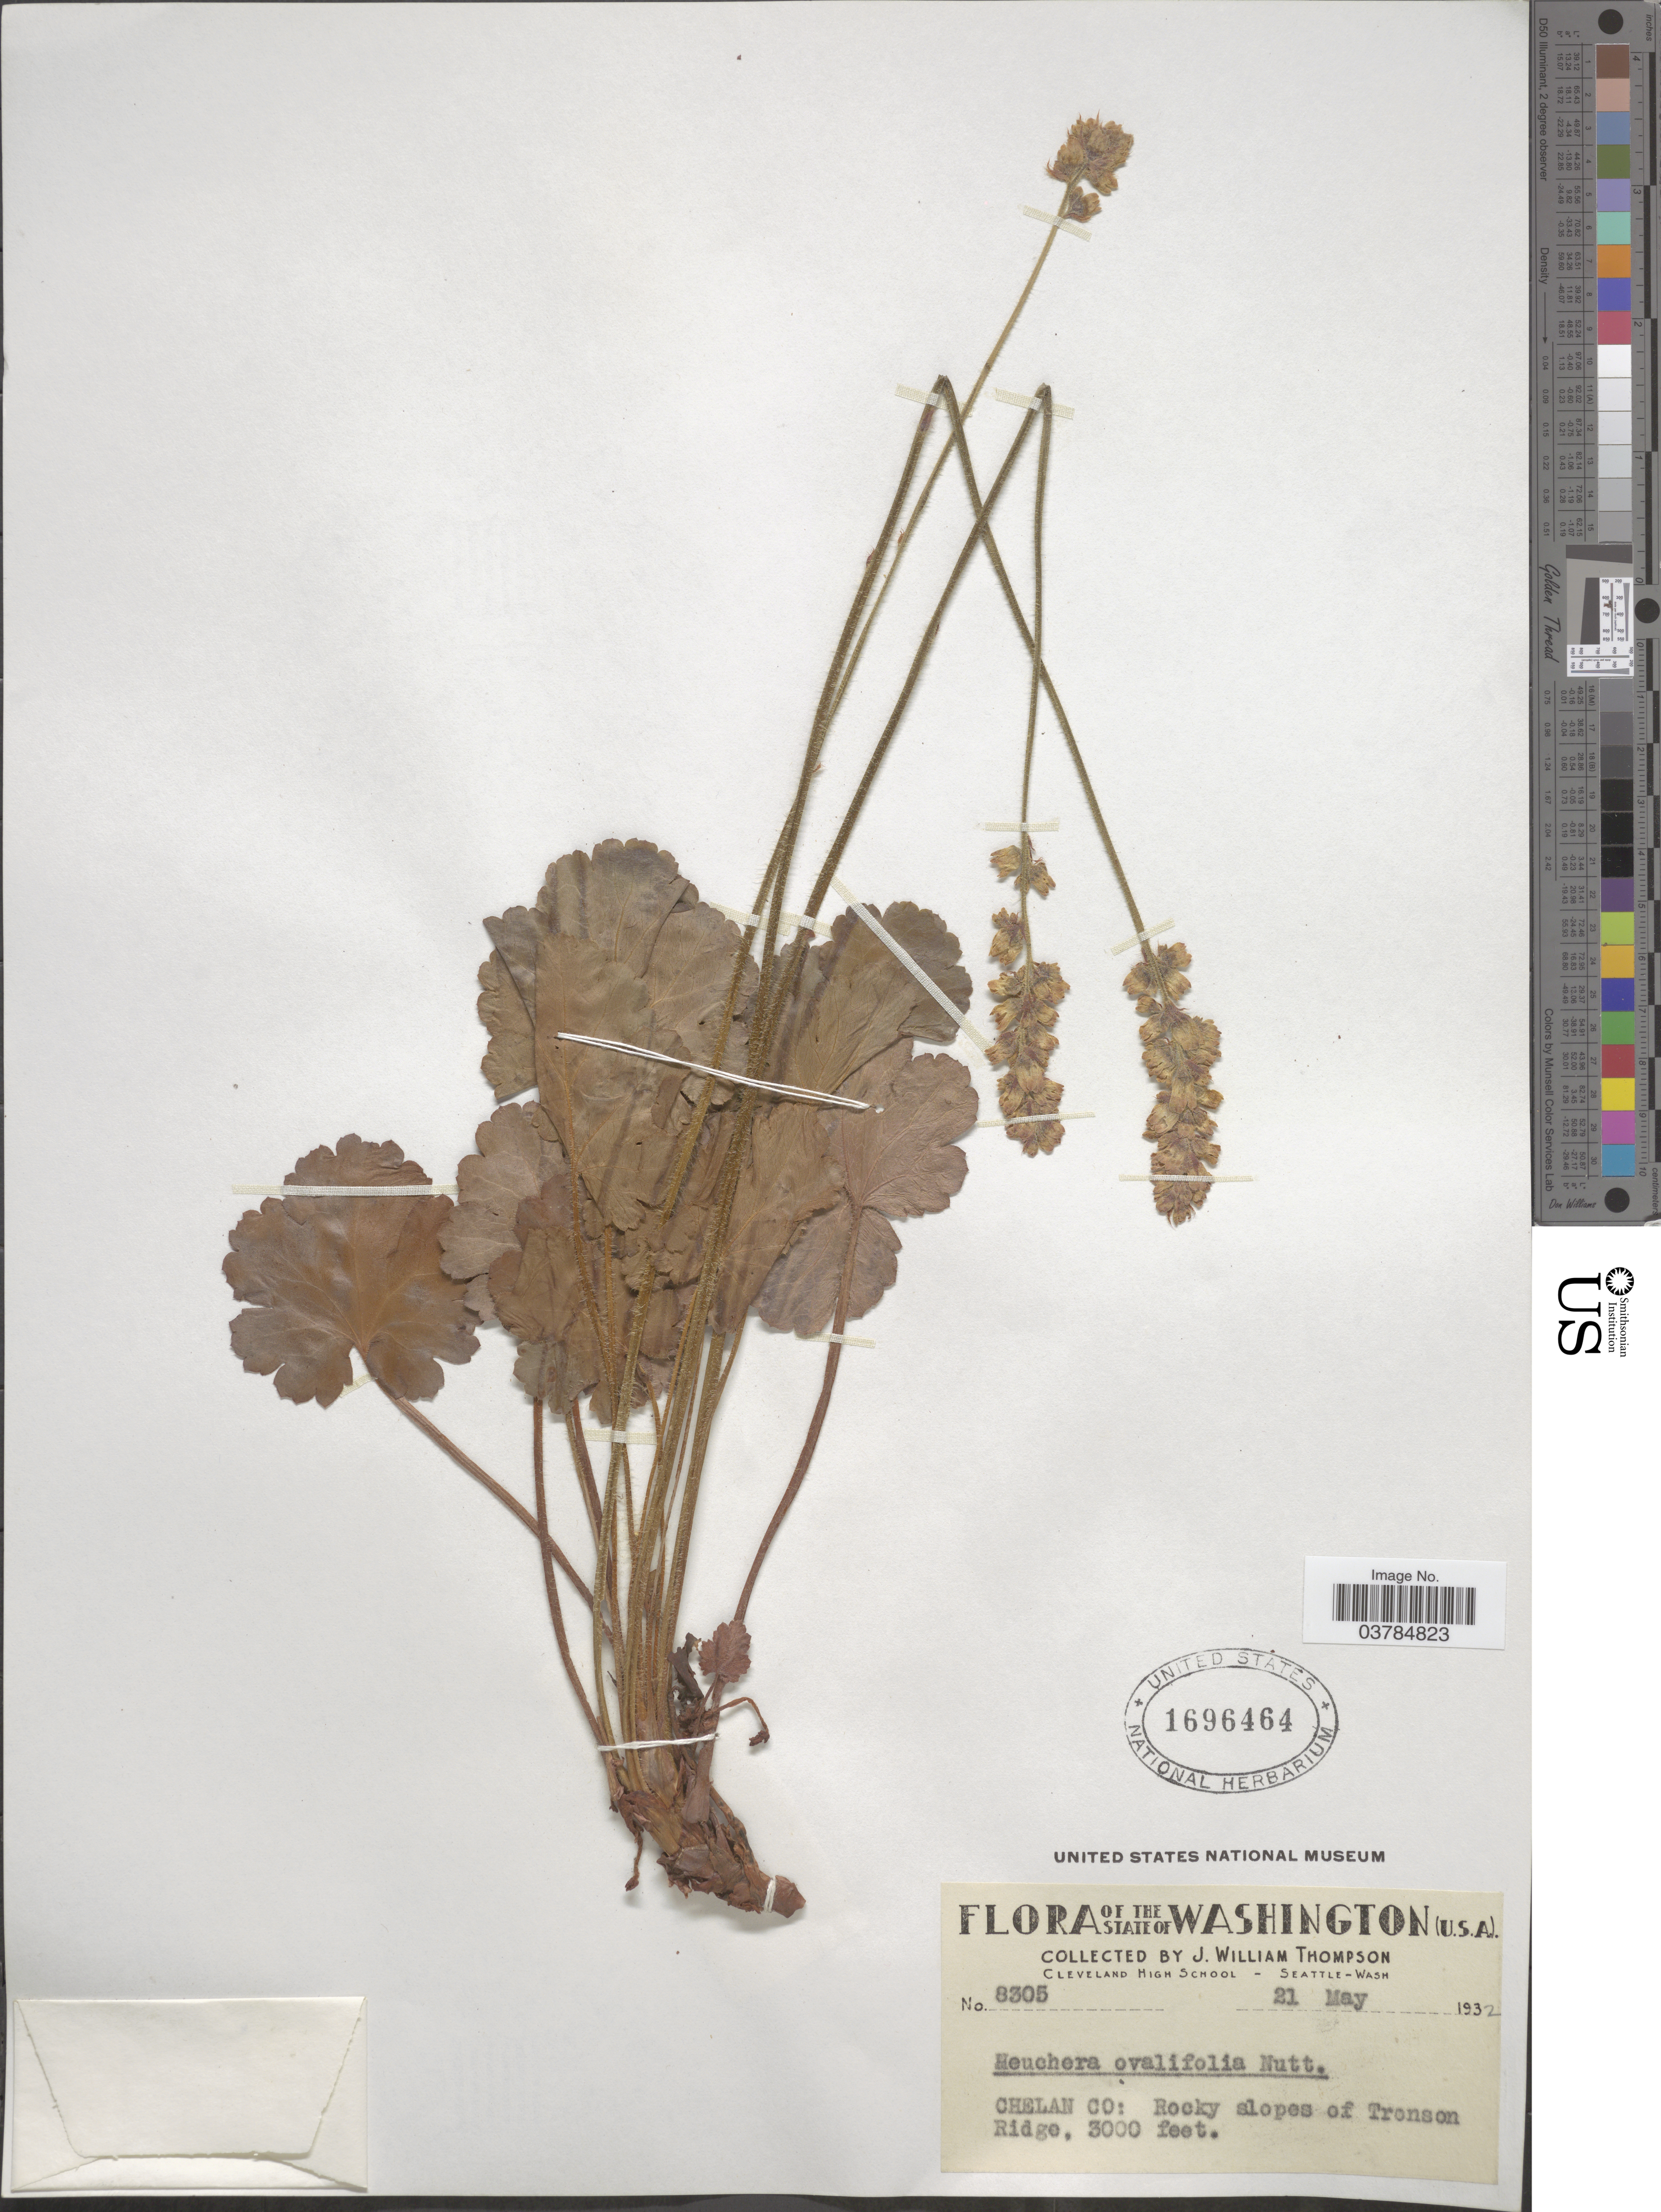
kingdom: Plantae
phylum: Tracheophyta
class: Magnoliopsida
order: Saxifragales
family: Saxifragaceae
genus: Heuchera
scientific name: Heuchera ovalifolia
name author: Torr. & A. Gray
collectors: J. W. Thompson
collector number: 8305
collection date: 1932-05-21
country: United States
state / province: Washington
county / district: Chelan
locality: Chelan Co: Rocky slopes of Tronson Ridge.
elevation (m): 914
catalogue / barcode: US 1696464